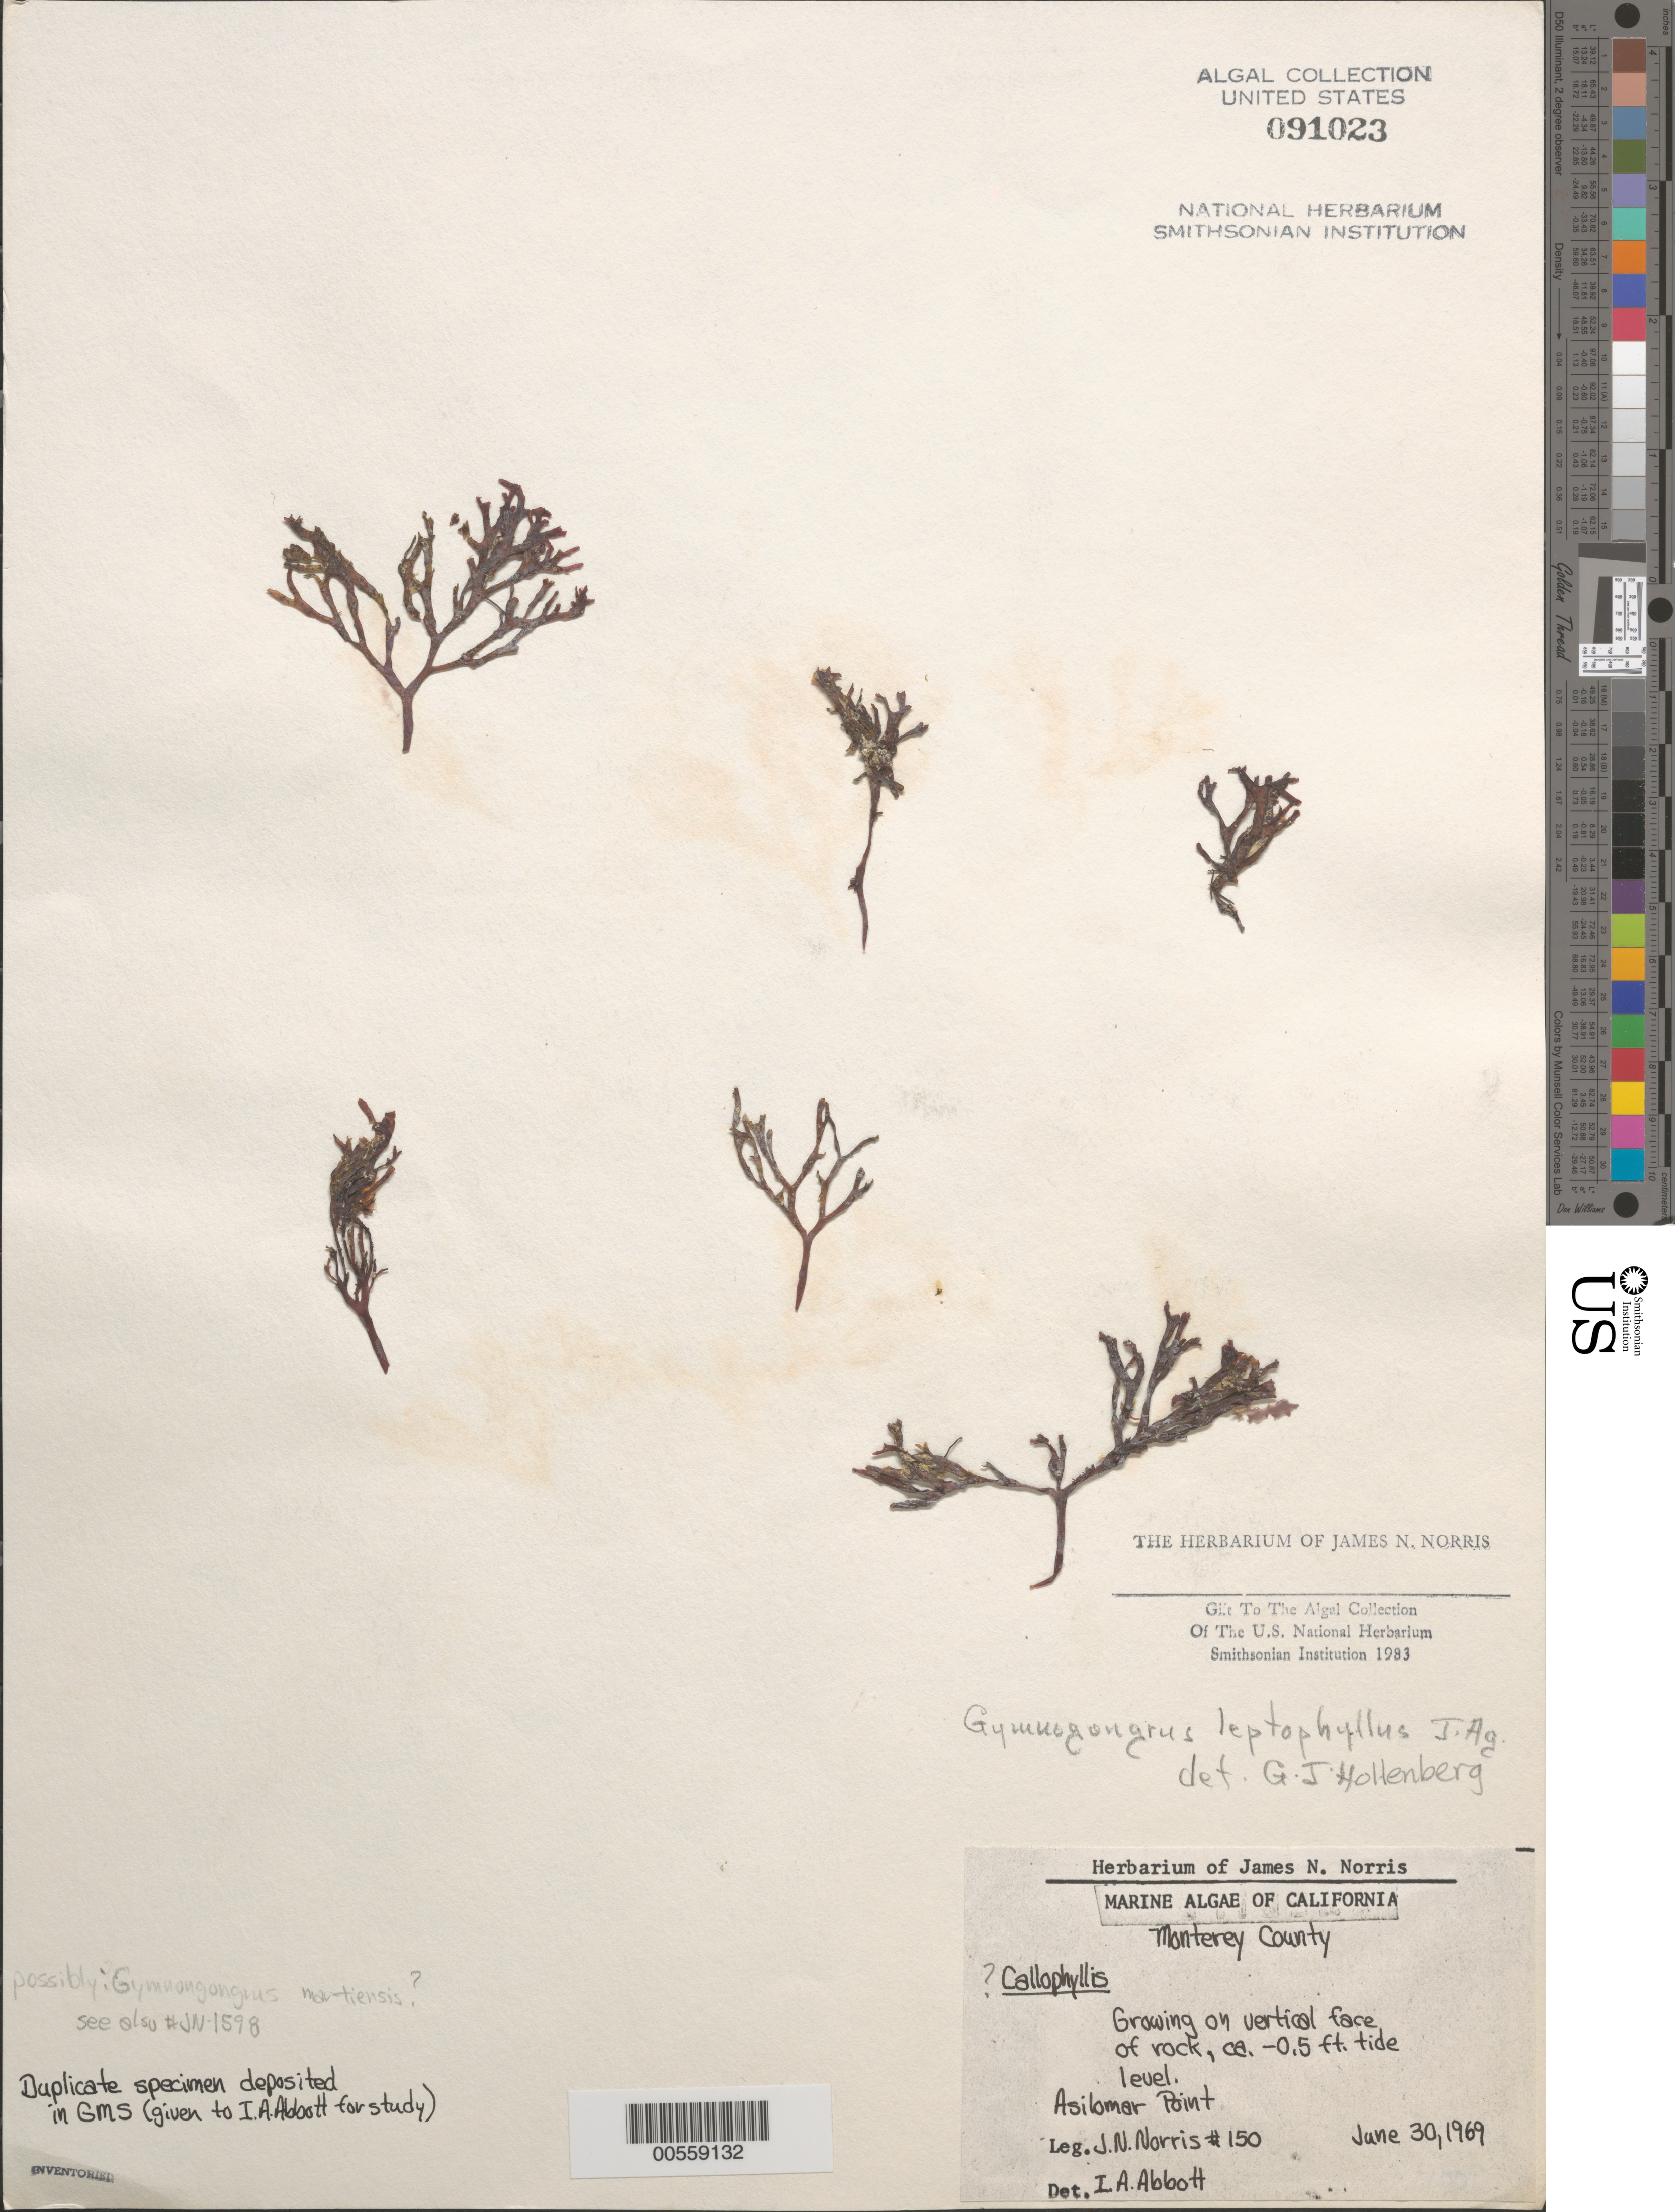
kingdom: Plantae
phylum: Rhodophyta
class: Florideophyceae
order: Gigartinales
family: Phyllophoraceae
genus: Besa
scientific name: Besa leptophylla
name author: (J. Agardh) M.S.Calderon & K.A. Miller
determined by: Algae name updating Project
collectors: J. N. Norris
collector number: JN-150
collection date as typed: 30 Jun 1969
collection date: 1969-06-30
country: United States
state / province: California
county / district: Monterey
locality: Asilomar Point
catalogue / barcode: US 91023